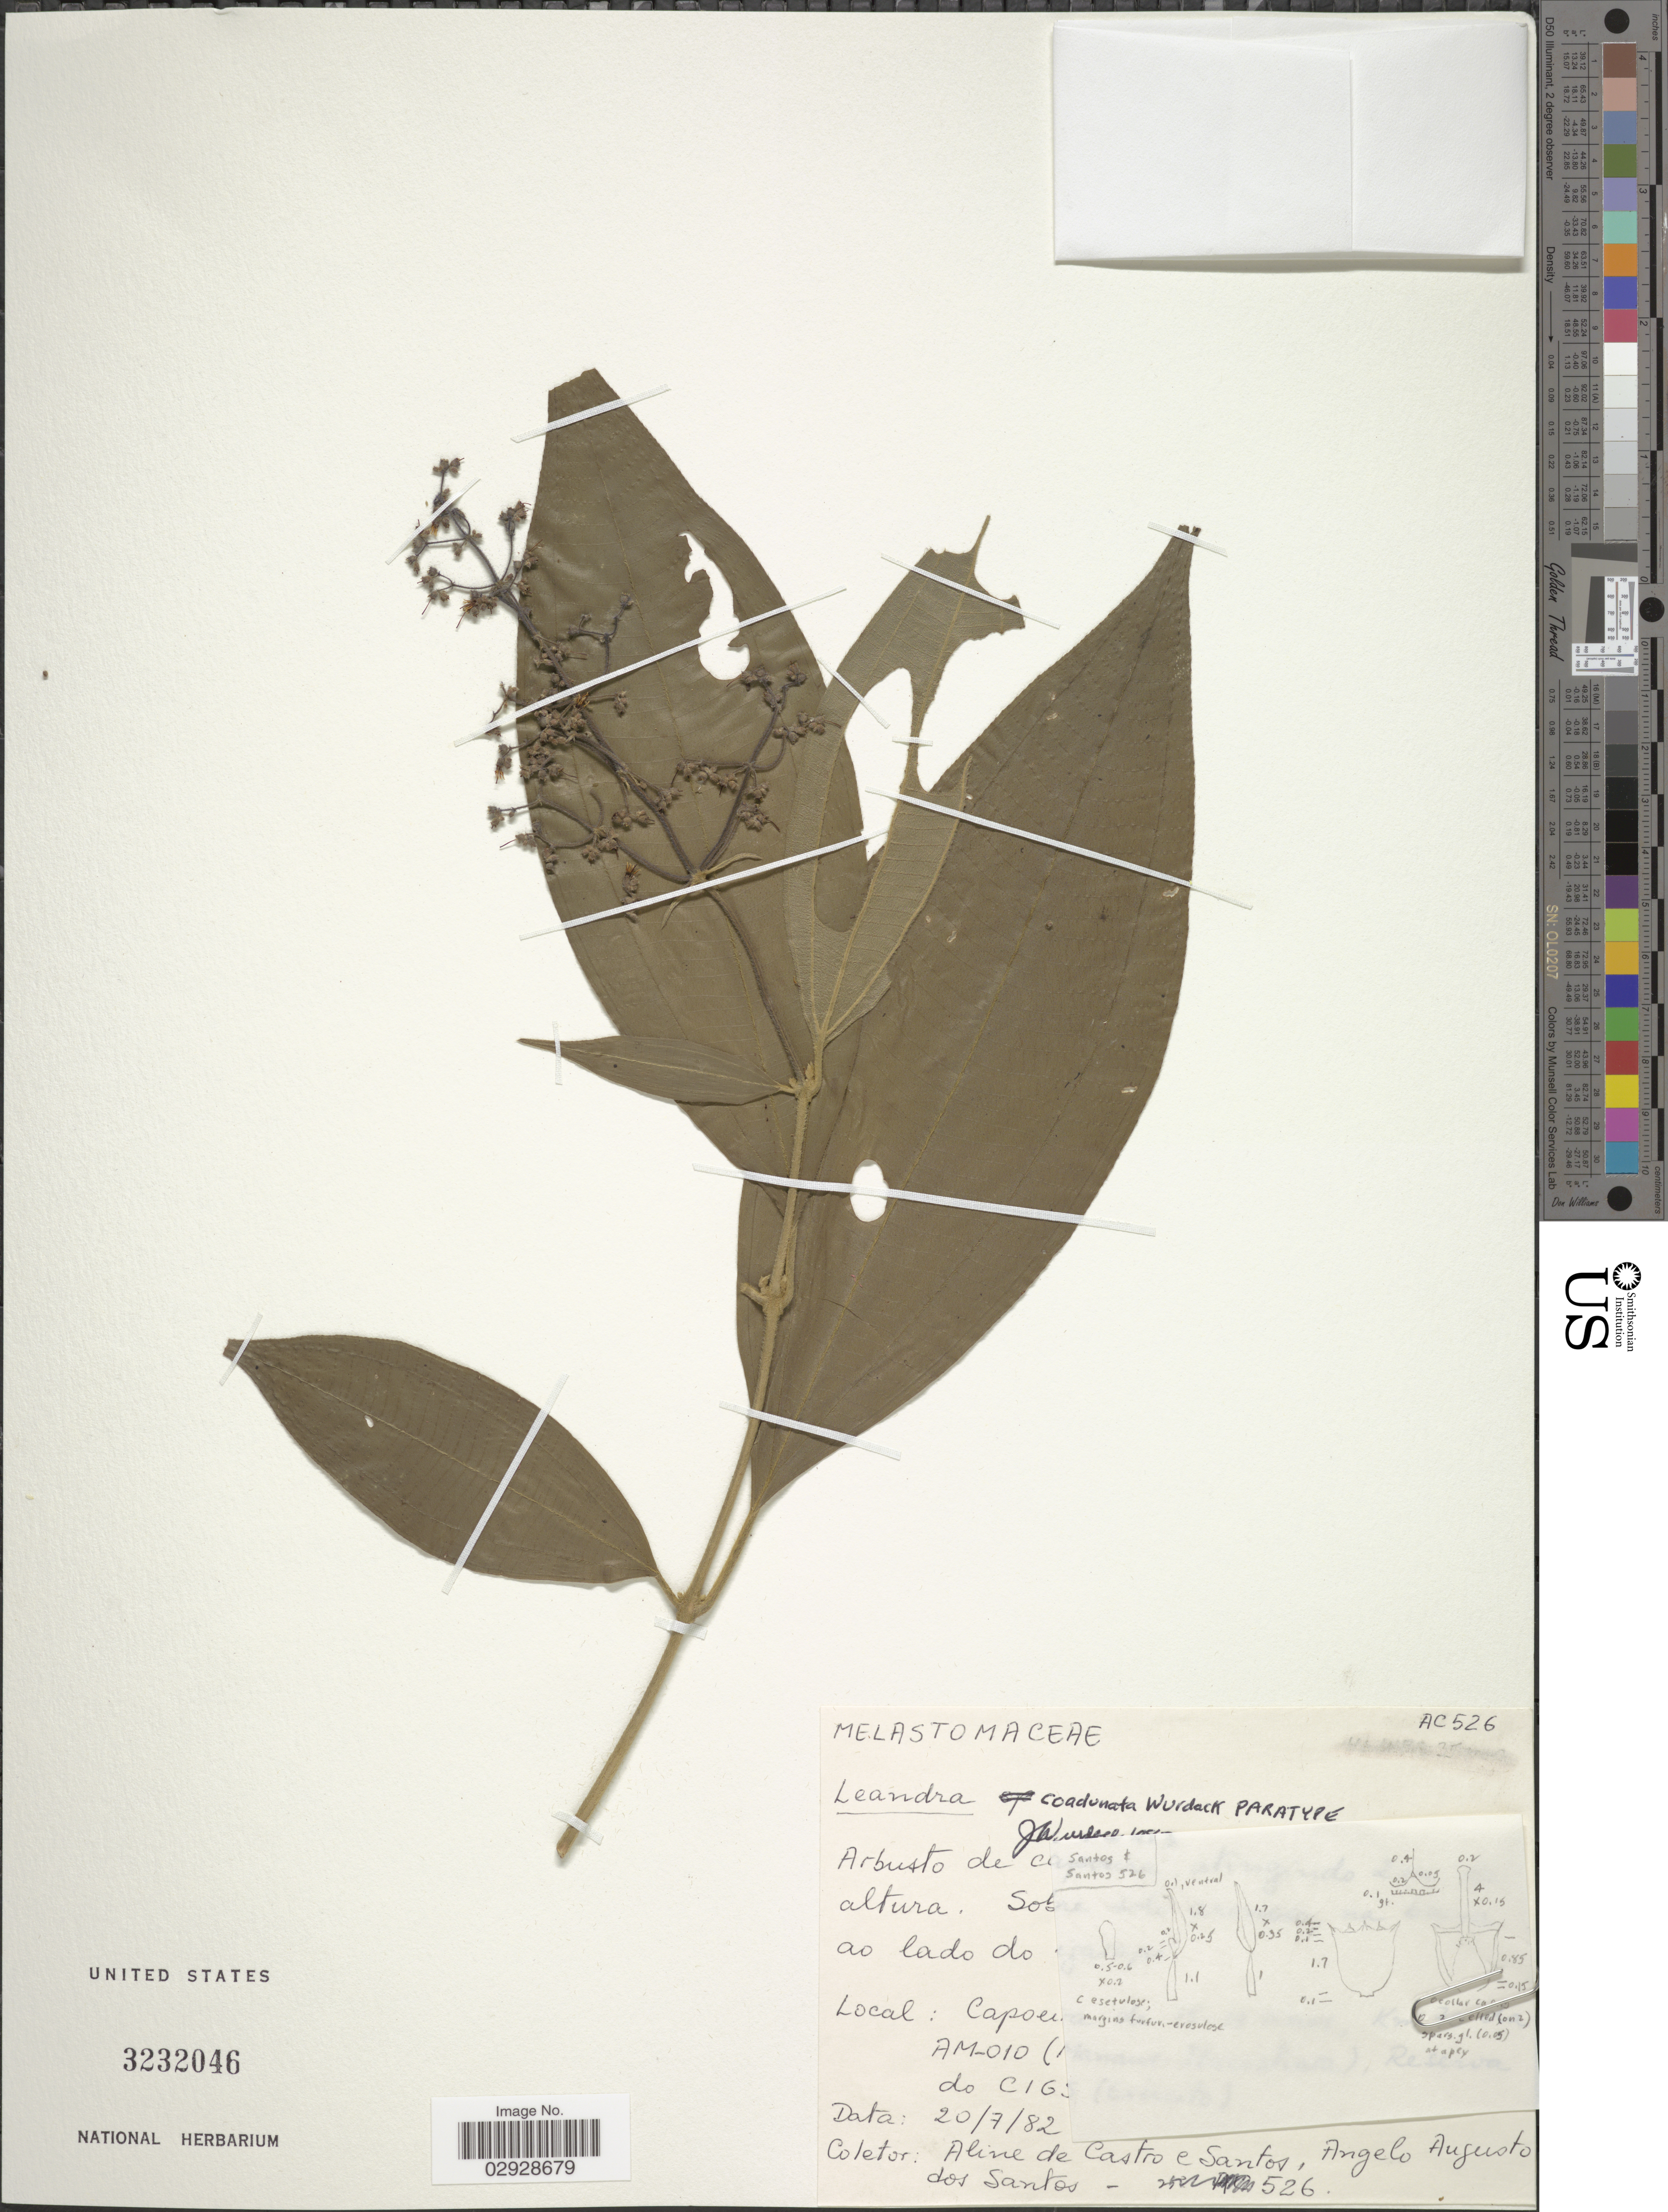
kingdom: Plantae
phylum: Tracheophyta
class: Magnoliopsida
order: Myrtales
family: Melastomataceae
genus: Leandra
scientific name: Leandra coadunata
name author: Wurdack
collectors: A. Castro & A. Santos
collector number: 526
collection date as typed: Transcribed d/m/y: 20/7/82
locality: Capoei[illegible text] AM-010 ([illegible text] do C16 [illegible text]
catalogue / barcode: US 3232046